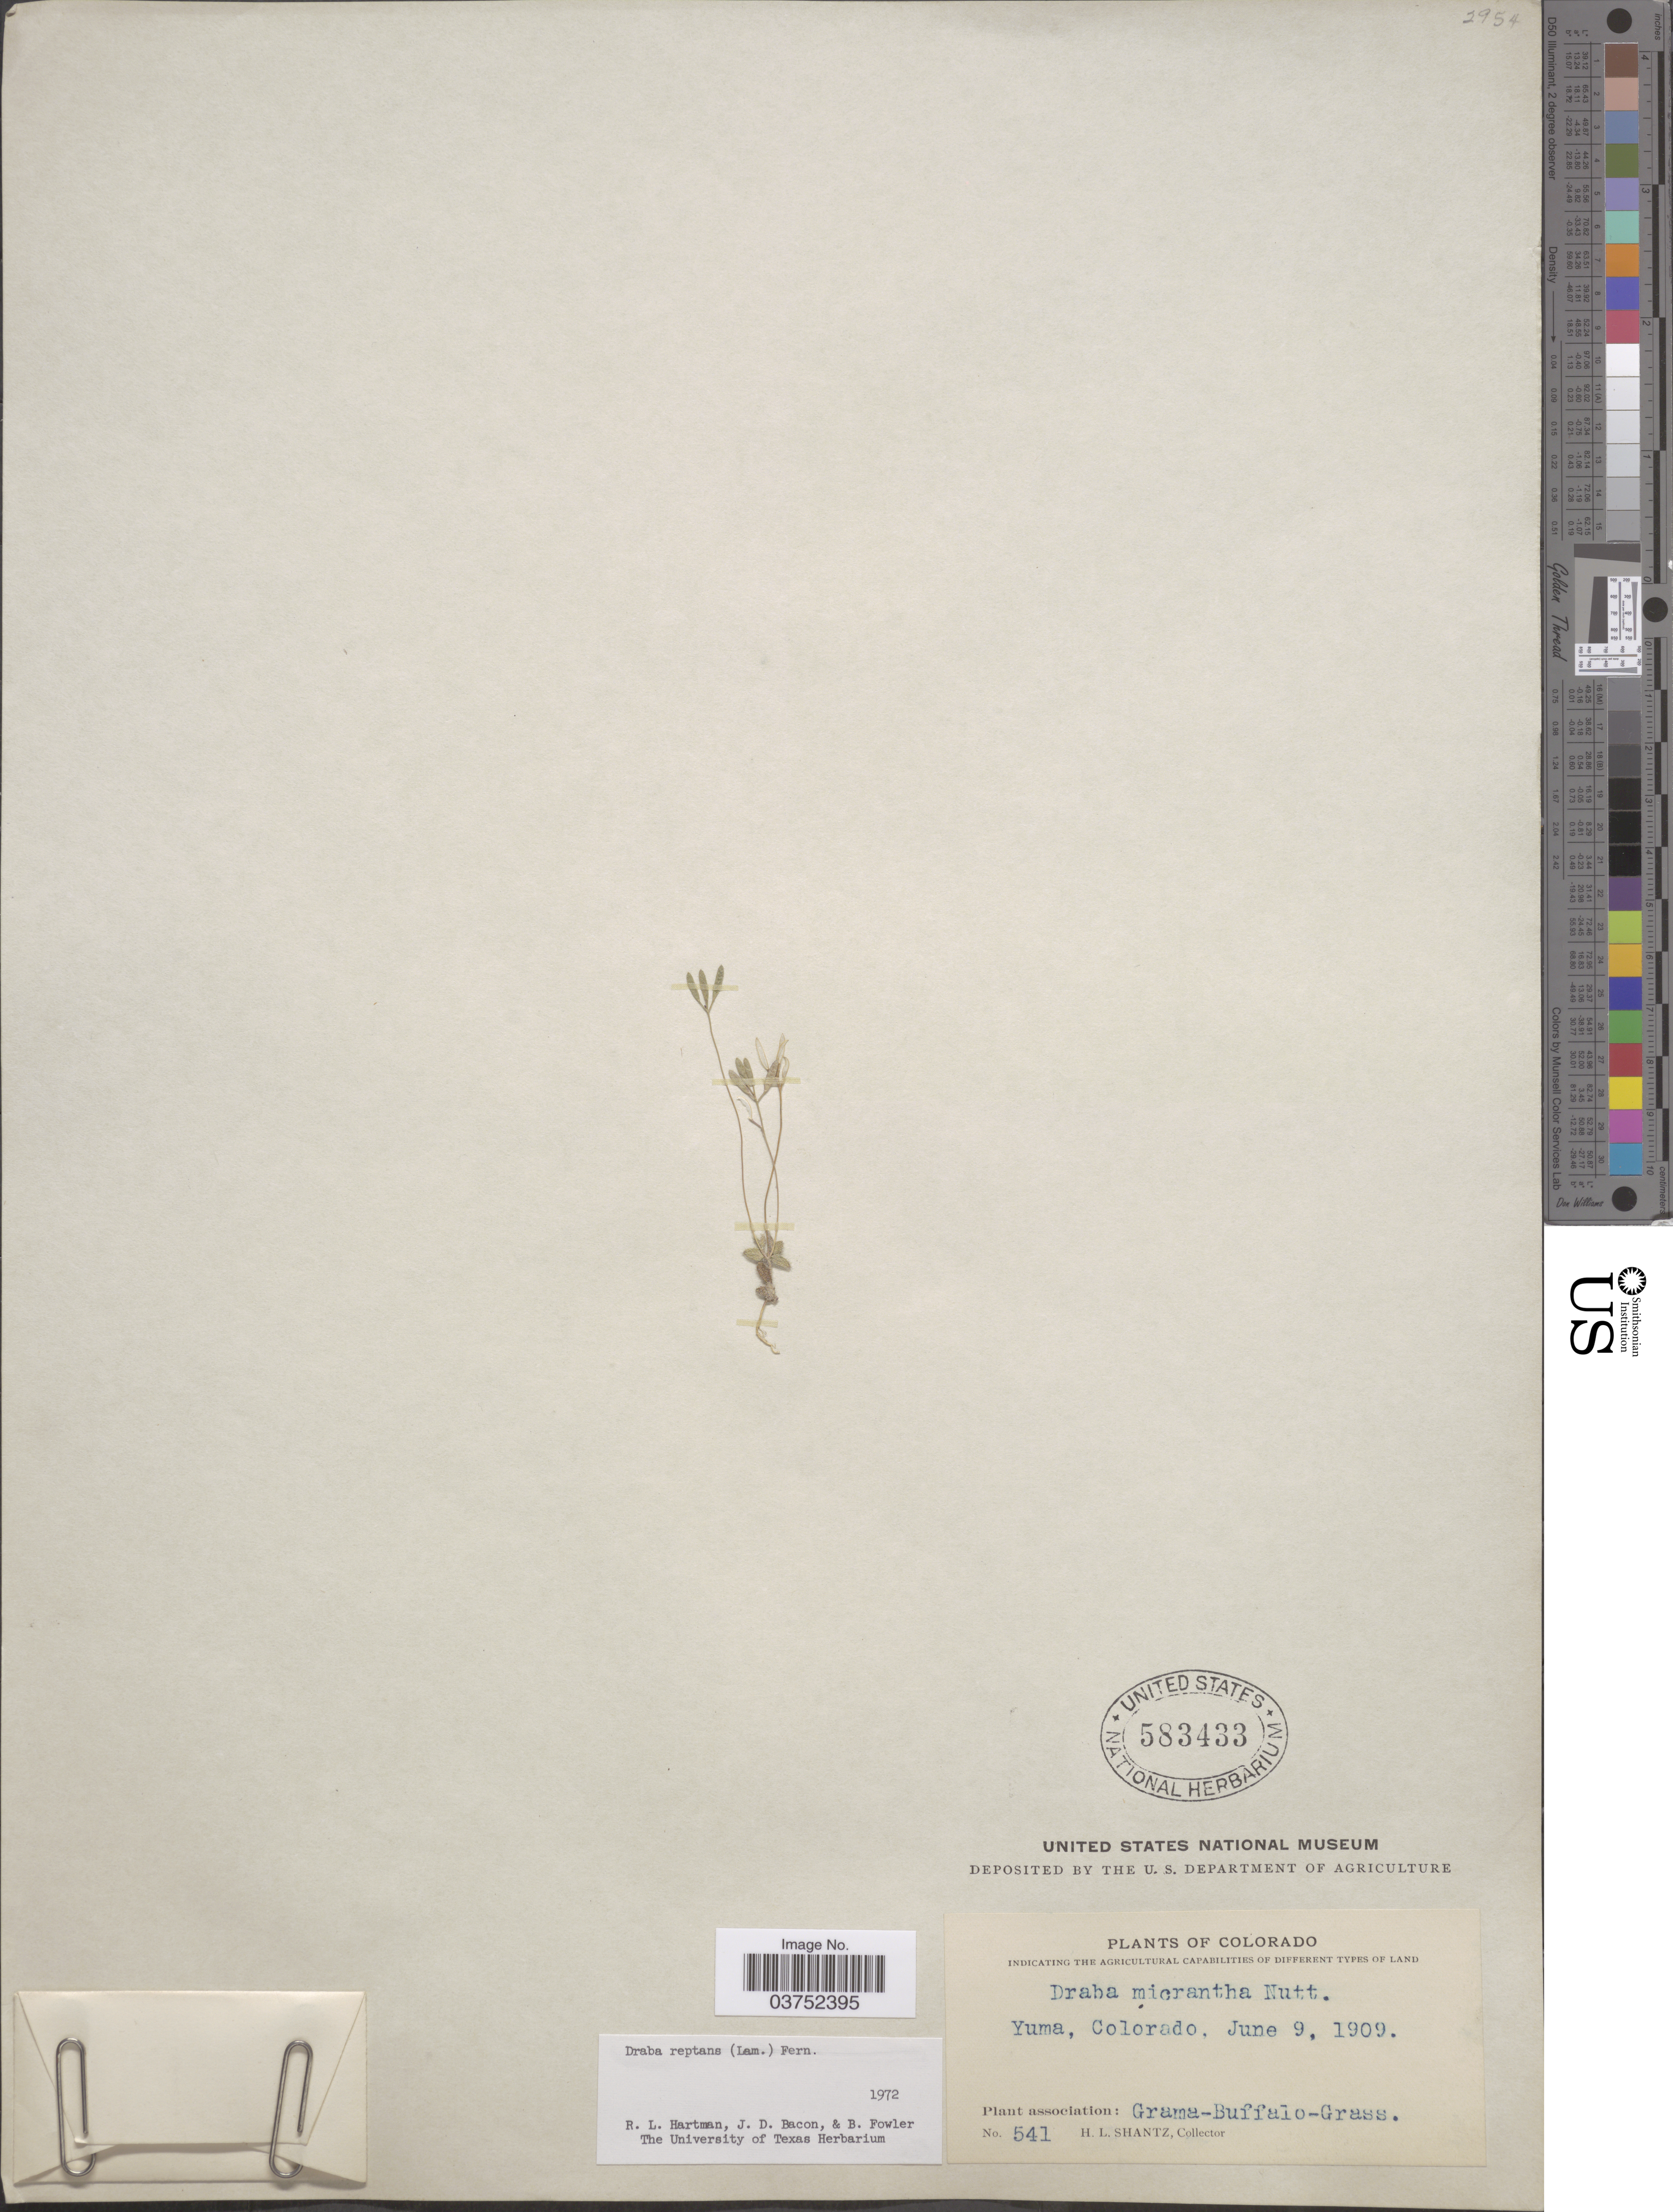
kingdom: Plantae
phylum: Tracheophyta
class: Magnoliopsida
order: Brassicales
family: Brassicaceae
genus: Draba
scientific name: Draba reptans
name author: (Lam.) Fernald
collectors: H. Shantz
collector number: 541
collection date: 1909-06-09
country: United States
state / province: Colorado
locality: Yuma.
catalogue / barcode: US 583433